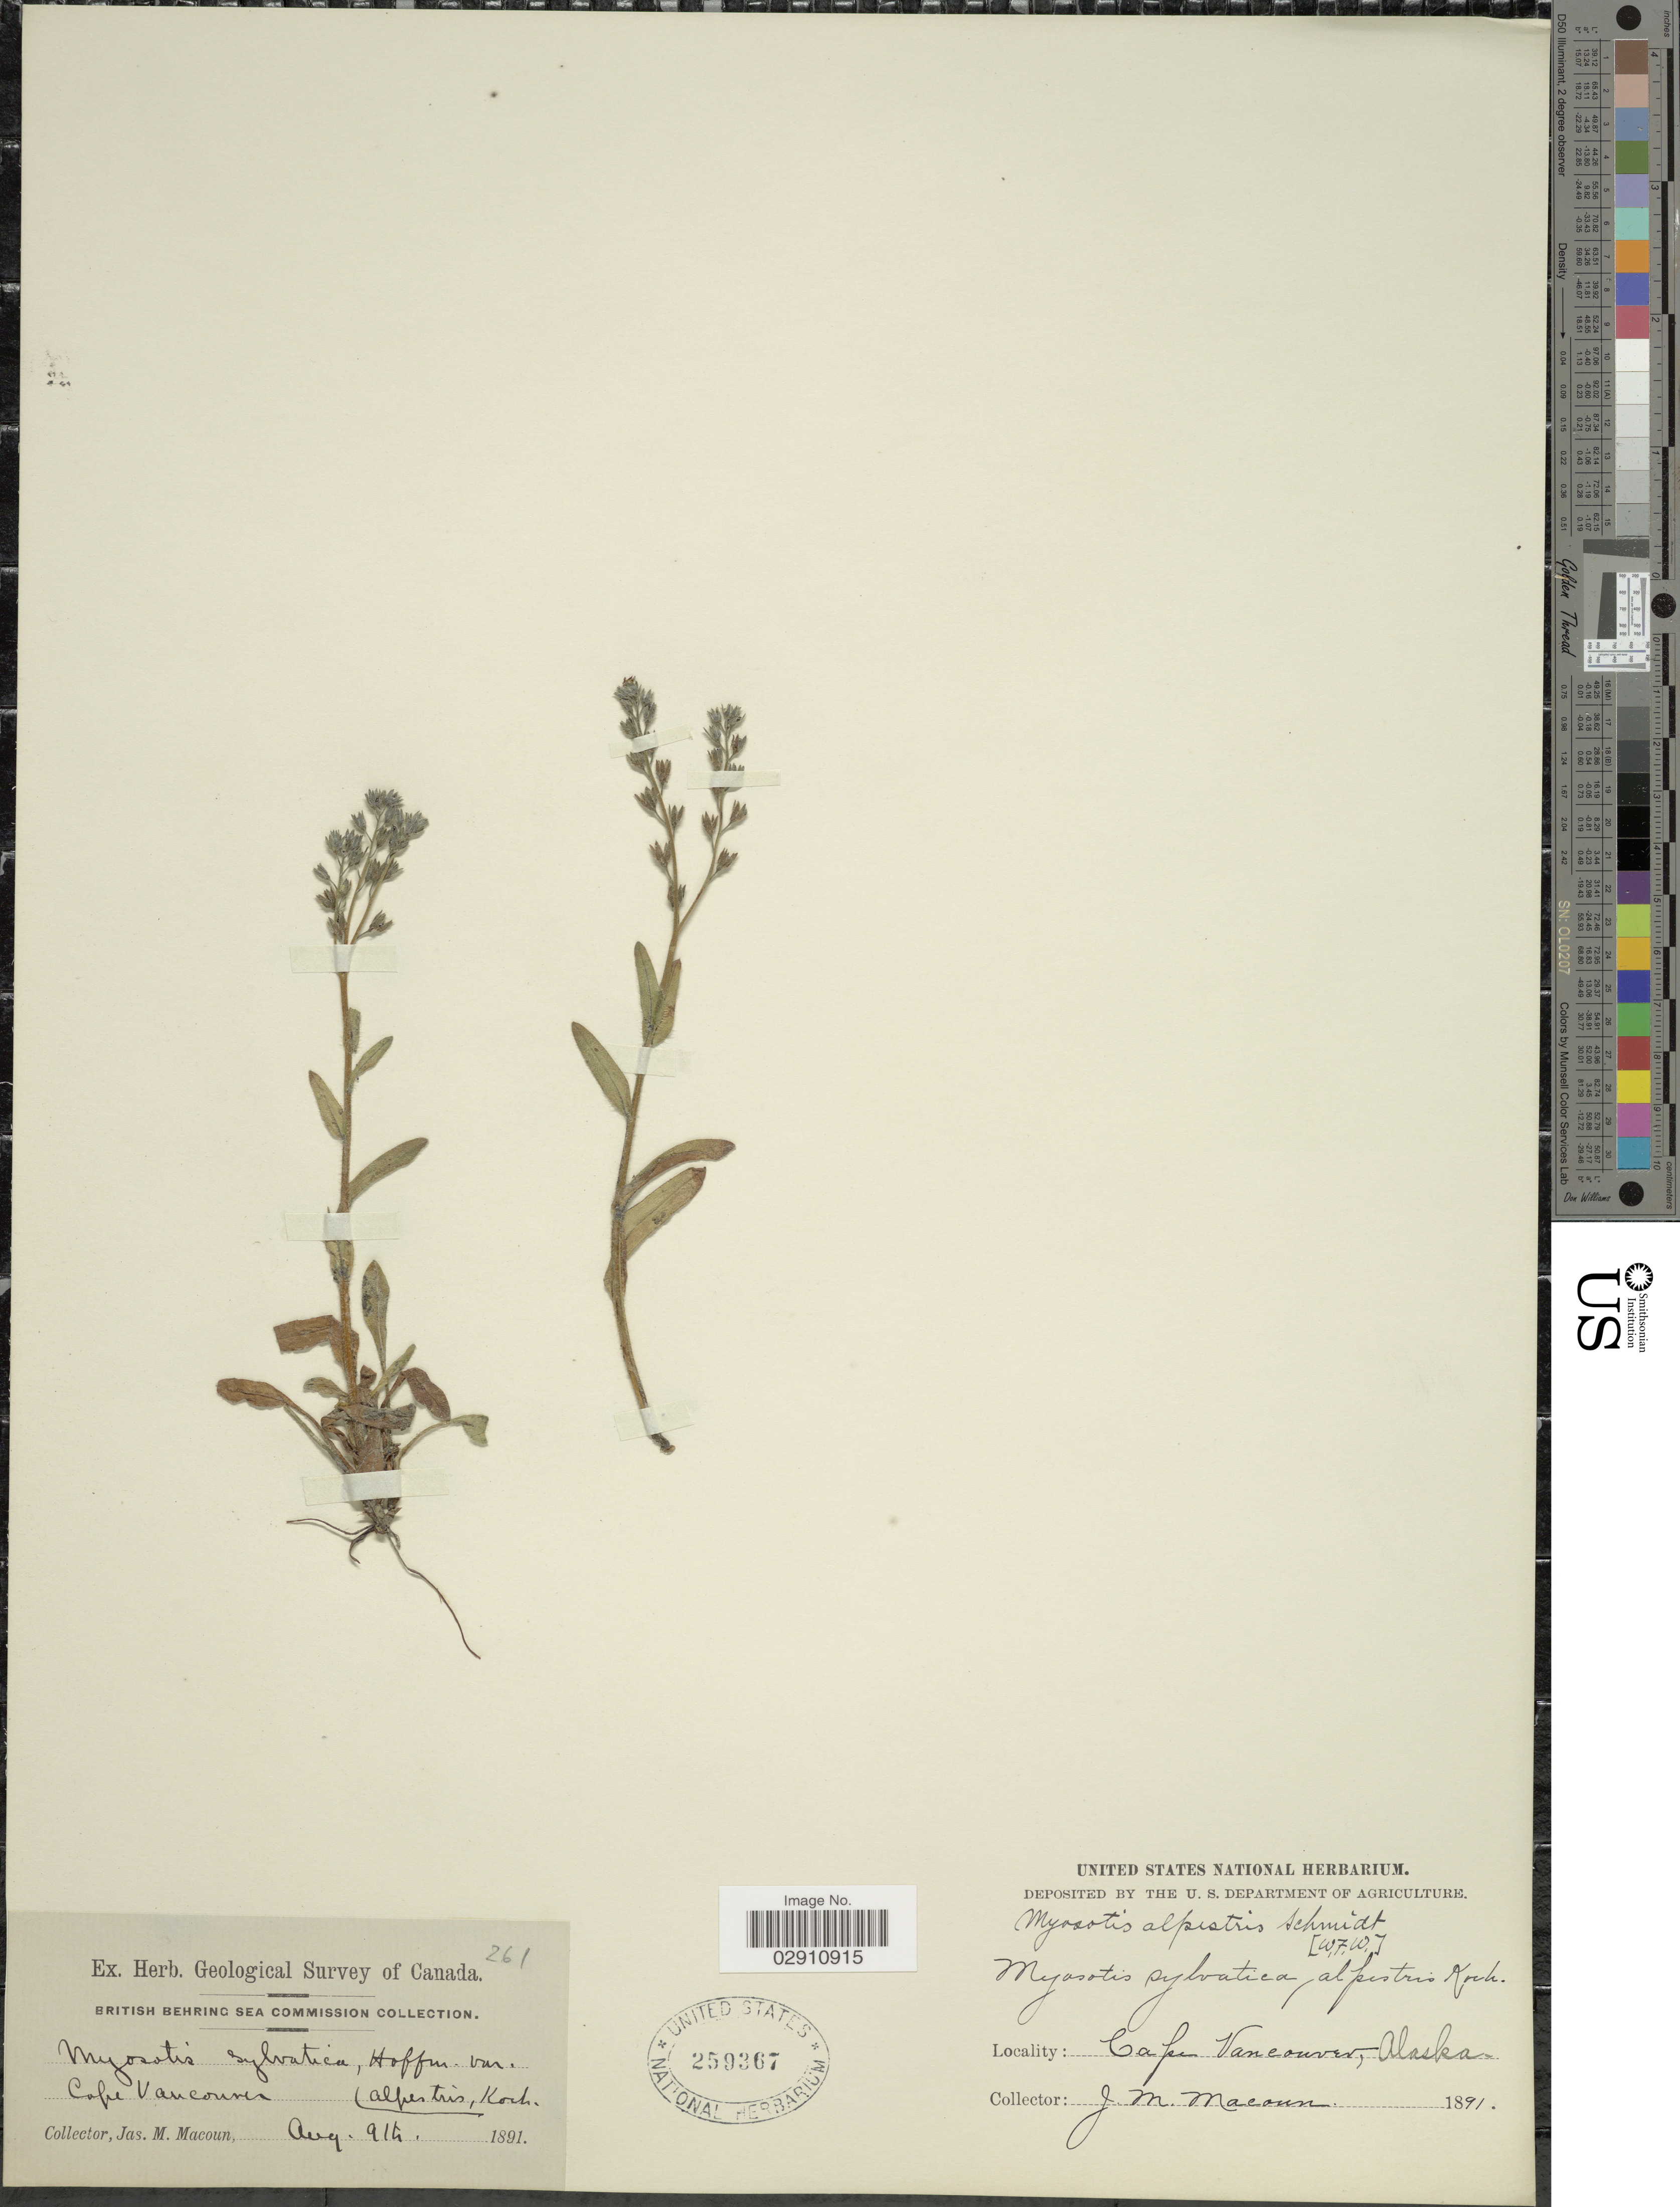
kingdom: Plantae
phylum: Tracheophyta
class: Magnoliopsida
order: Boraginales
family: Boraginaceae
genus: Myosotis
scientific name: Myosotis alpestris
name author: F.W. Schmidt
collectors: J. M. Macoun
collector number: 261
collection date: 1891-08-09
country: United States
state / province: Alaska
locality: Cape Vancouver.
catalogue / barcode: US 259367